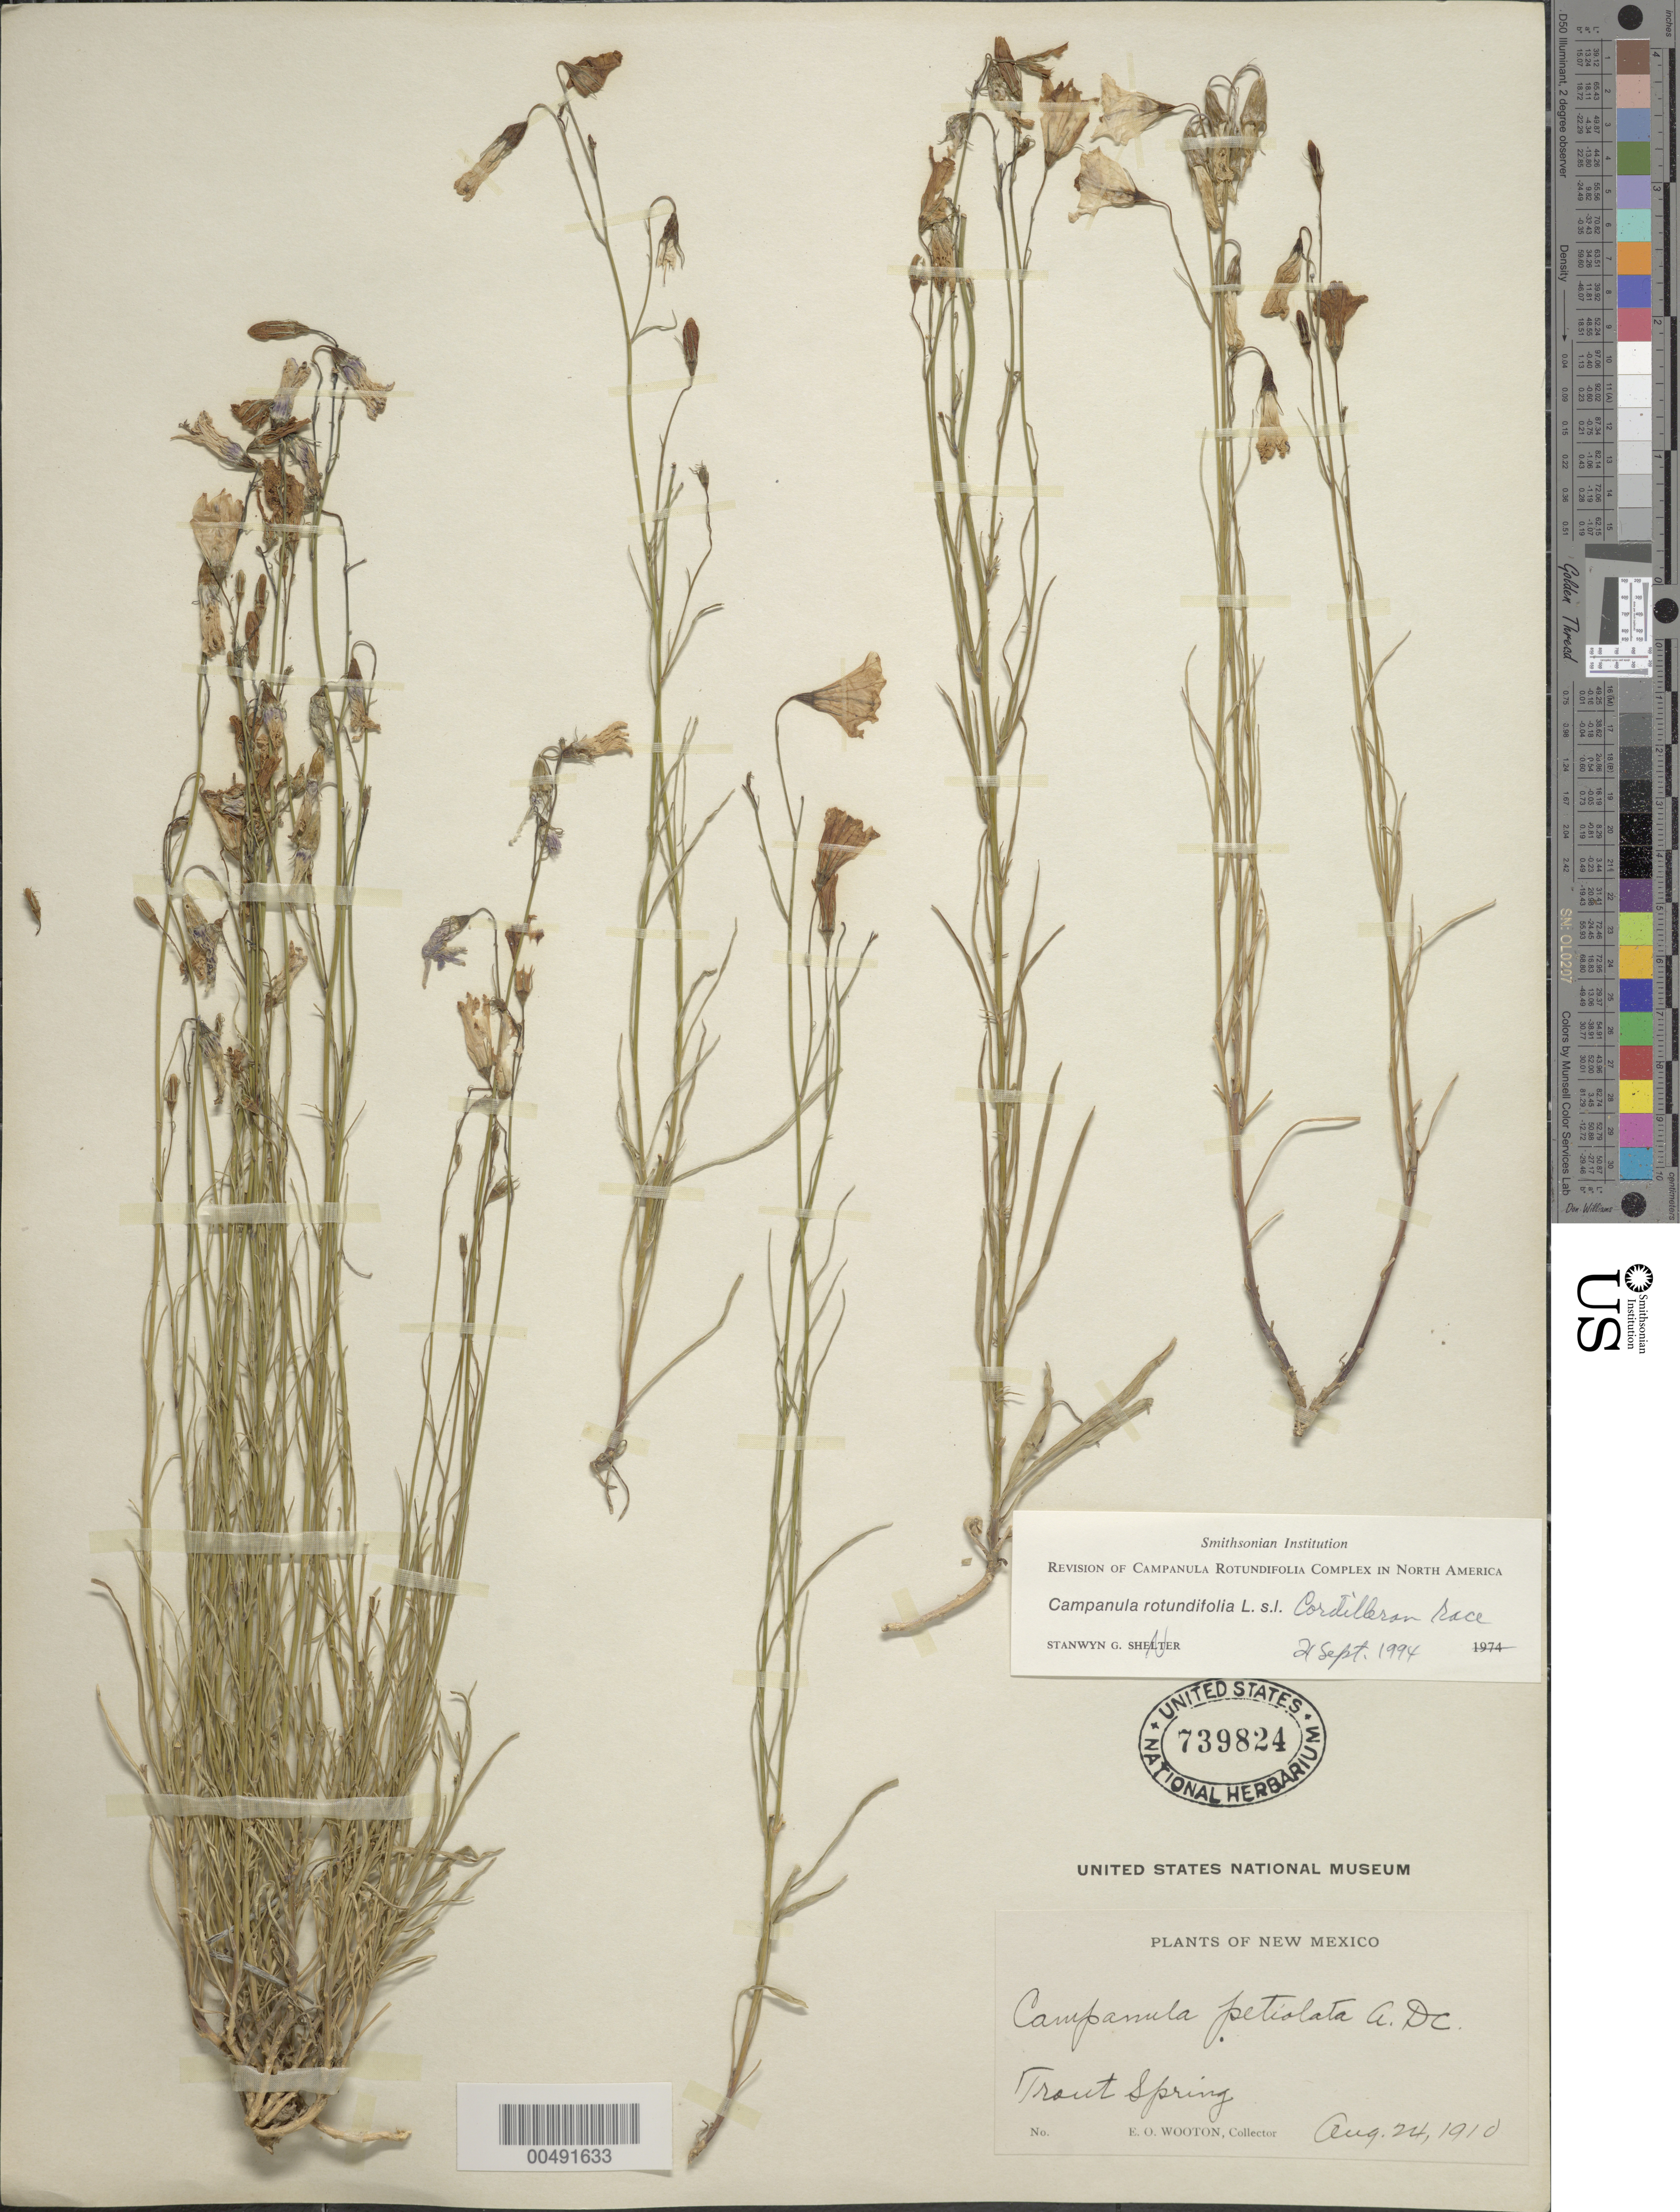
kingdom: Plantae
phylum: Tracheophyta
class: Magnoliopsida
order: Asterales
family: Campanulaceae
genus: Campanula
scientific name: Campanula rotundifolia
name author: L.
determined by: Shetler, Stanwyn G., (US), NMNH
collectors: E. O. Wooton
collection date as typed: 24 Aug 1910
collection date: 1910-08-24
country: United States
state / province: New Mexico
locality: Trout Spring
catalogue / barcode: US 739824